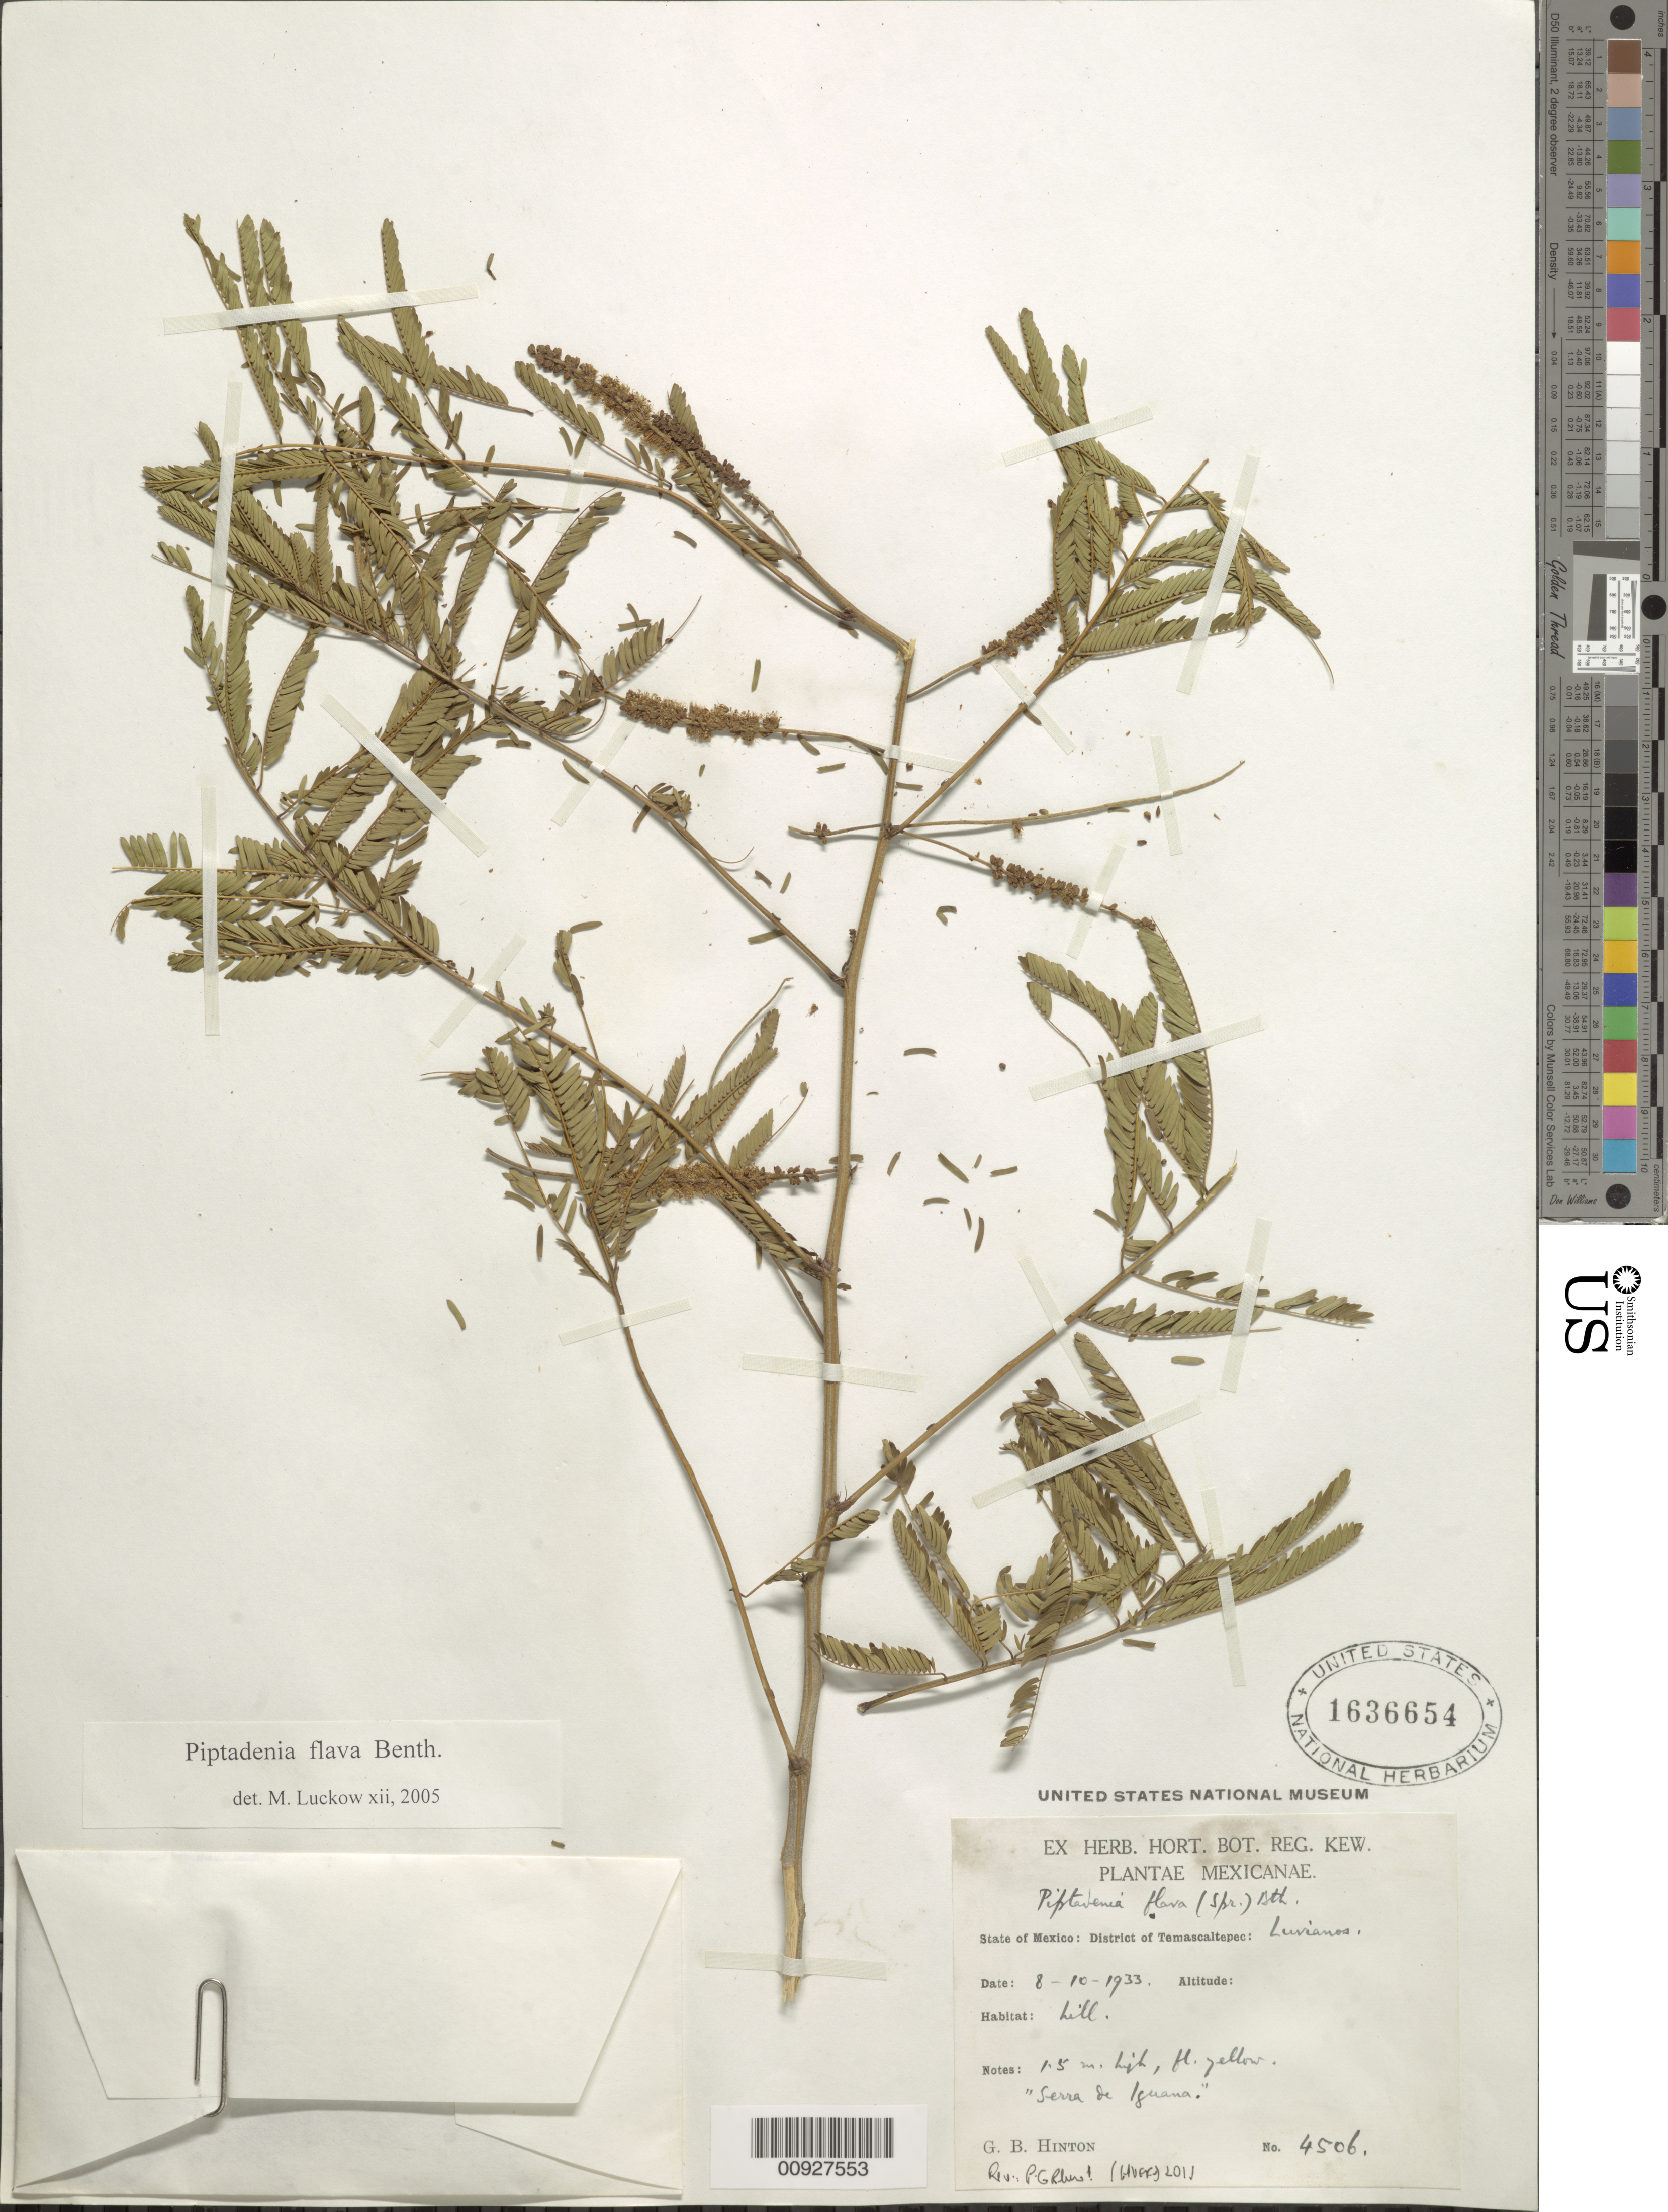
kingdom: Plantae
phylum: Tracheophyta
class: Magnoliopsida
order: Fabales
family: Fabaceae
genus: Piptadenia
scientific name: Piptadenia flava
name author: (DC.) Benth.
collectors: G. B. Hinton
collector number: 4506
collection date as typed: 10 Aug 1933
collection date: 1933-08-10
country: Mexico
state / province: México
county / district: Temascaltepec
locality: State of Mexico: District of Temascaltepec: Luvianos.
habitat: Hill.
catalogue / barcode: US 1636654